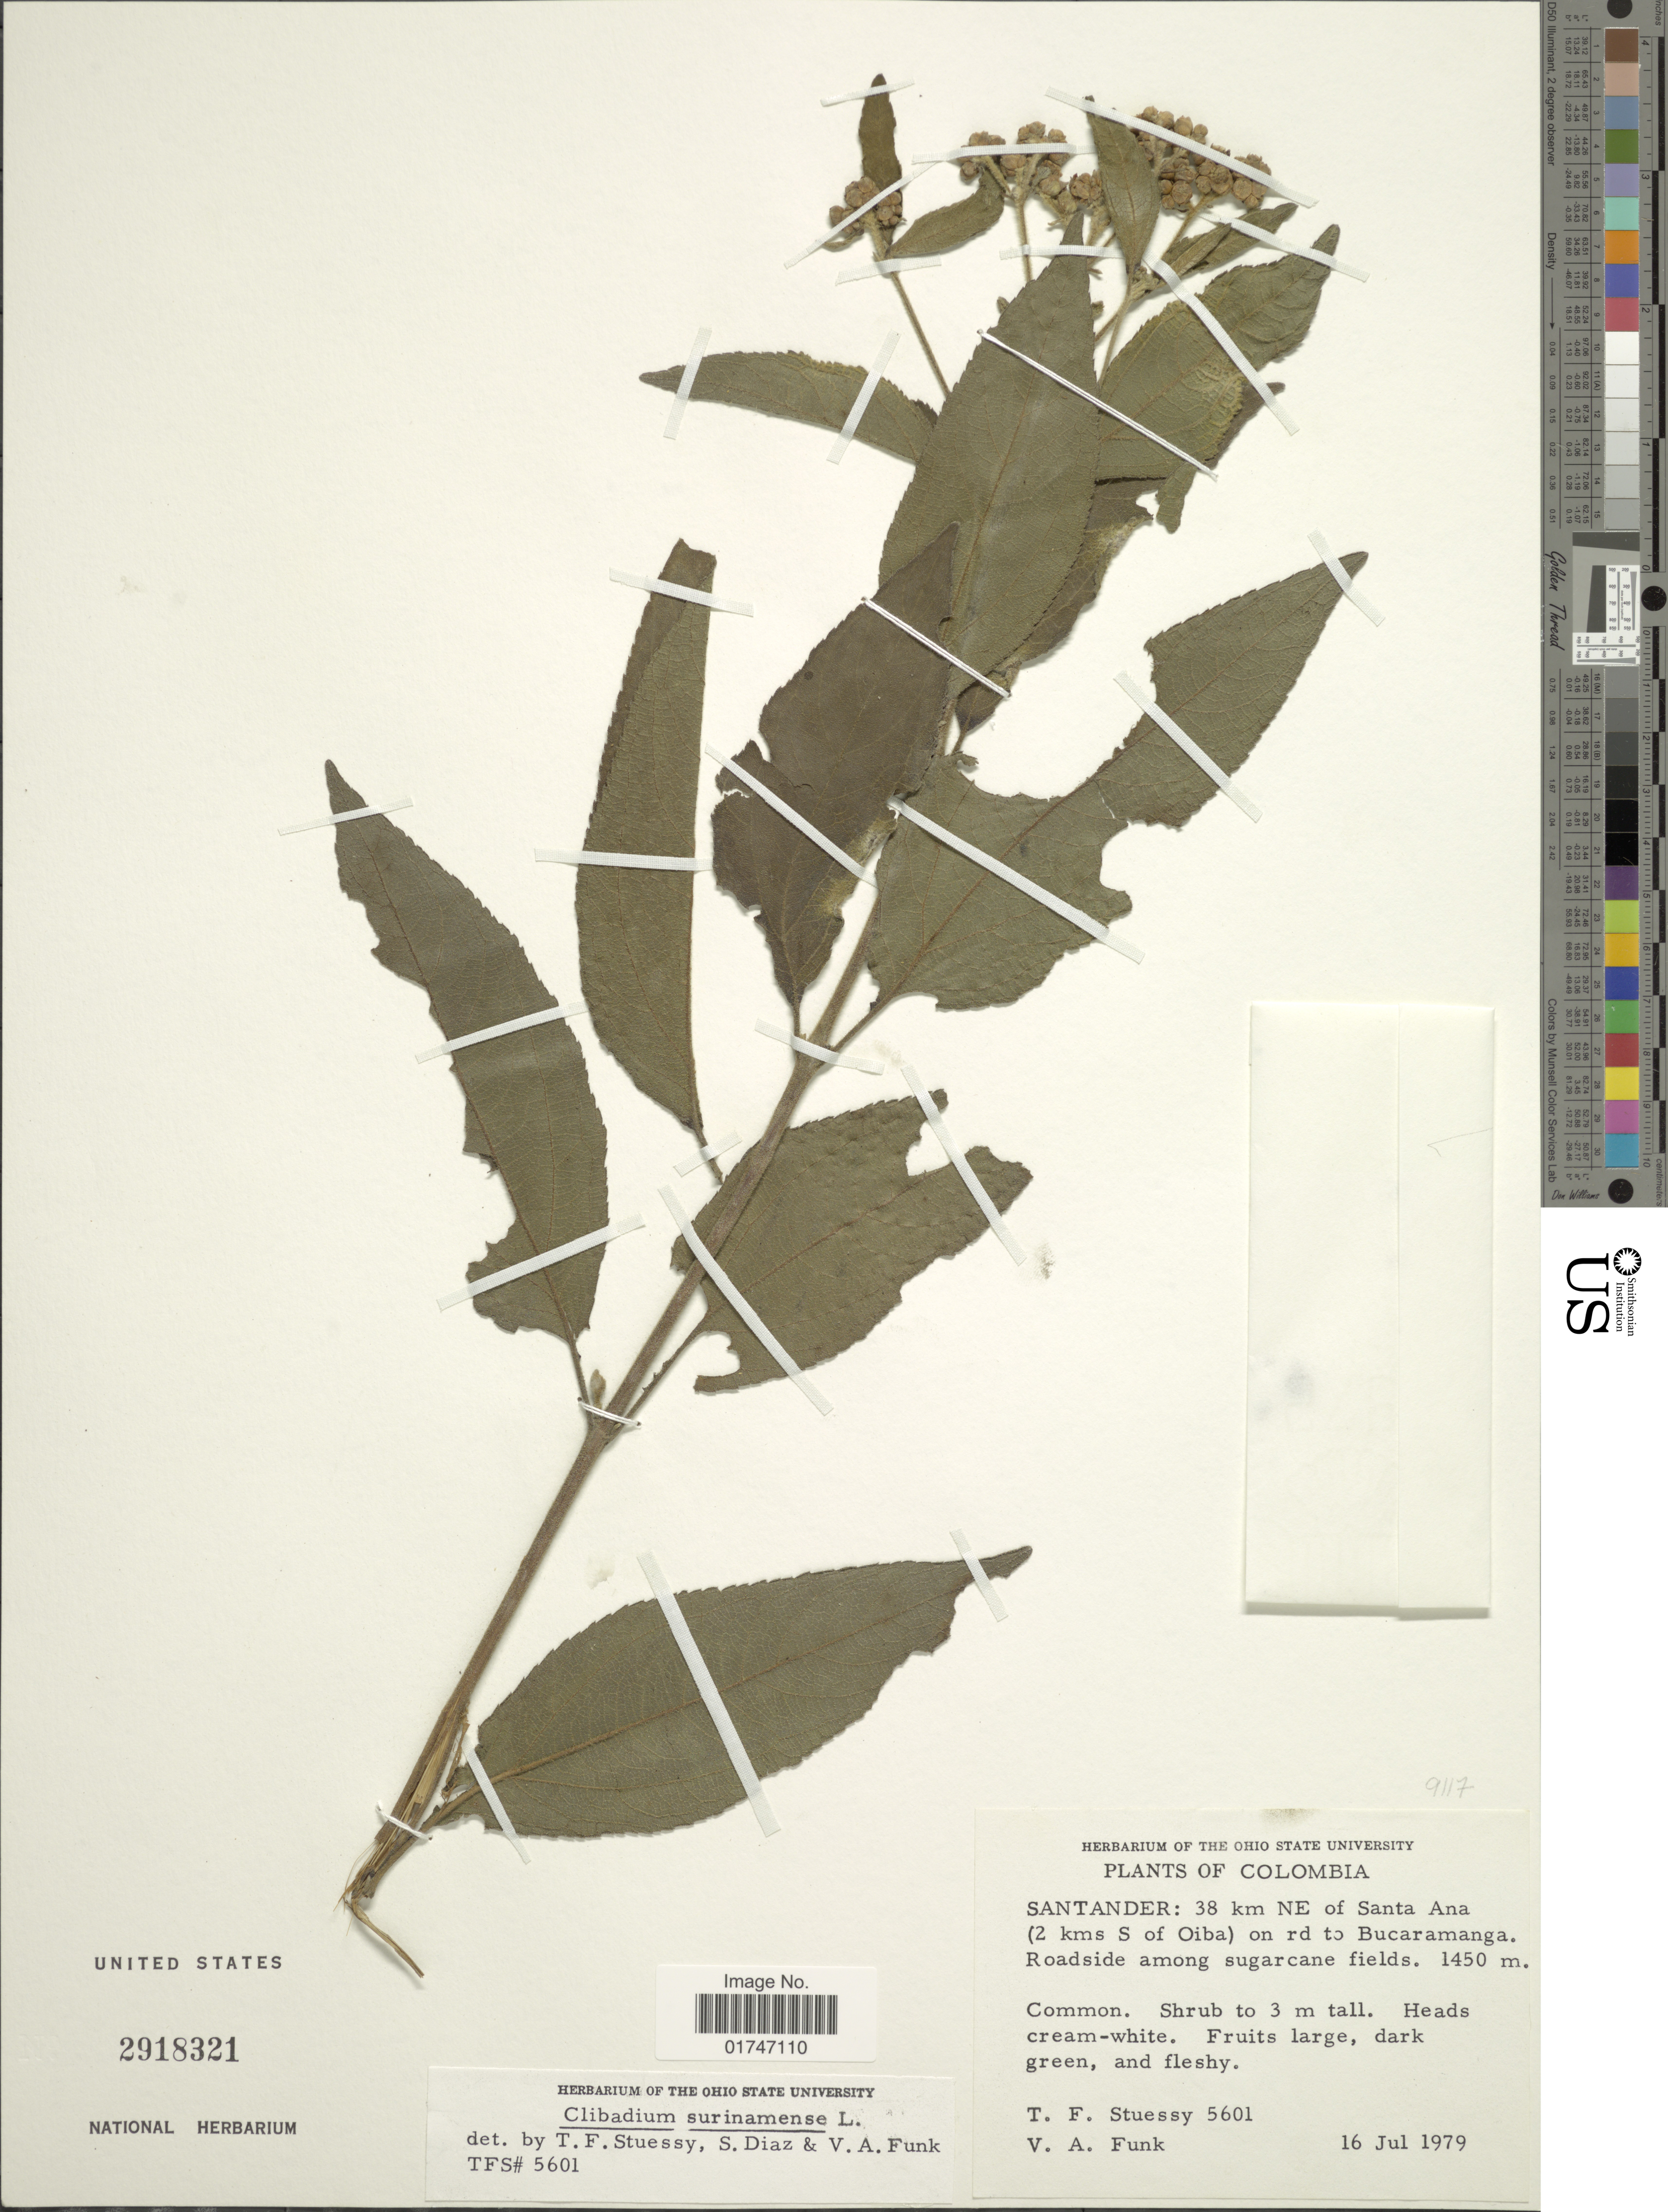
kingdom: Plantae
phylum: Tracheophyta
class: Magnoliopsida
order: Asterales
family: Asteraceae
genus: Clibadium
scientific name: Clibadium surinamense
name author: L.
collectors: T. Stuessy & V. Funk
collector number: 5601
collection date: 1979-07-16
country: Colombia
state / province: Santander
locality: Santander: 38 km NE of Santa Ana (2 kms S of Oiba) on rd to Bucaramanga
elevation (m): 1450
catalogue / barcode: US 2918321